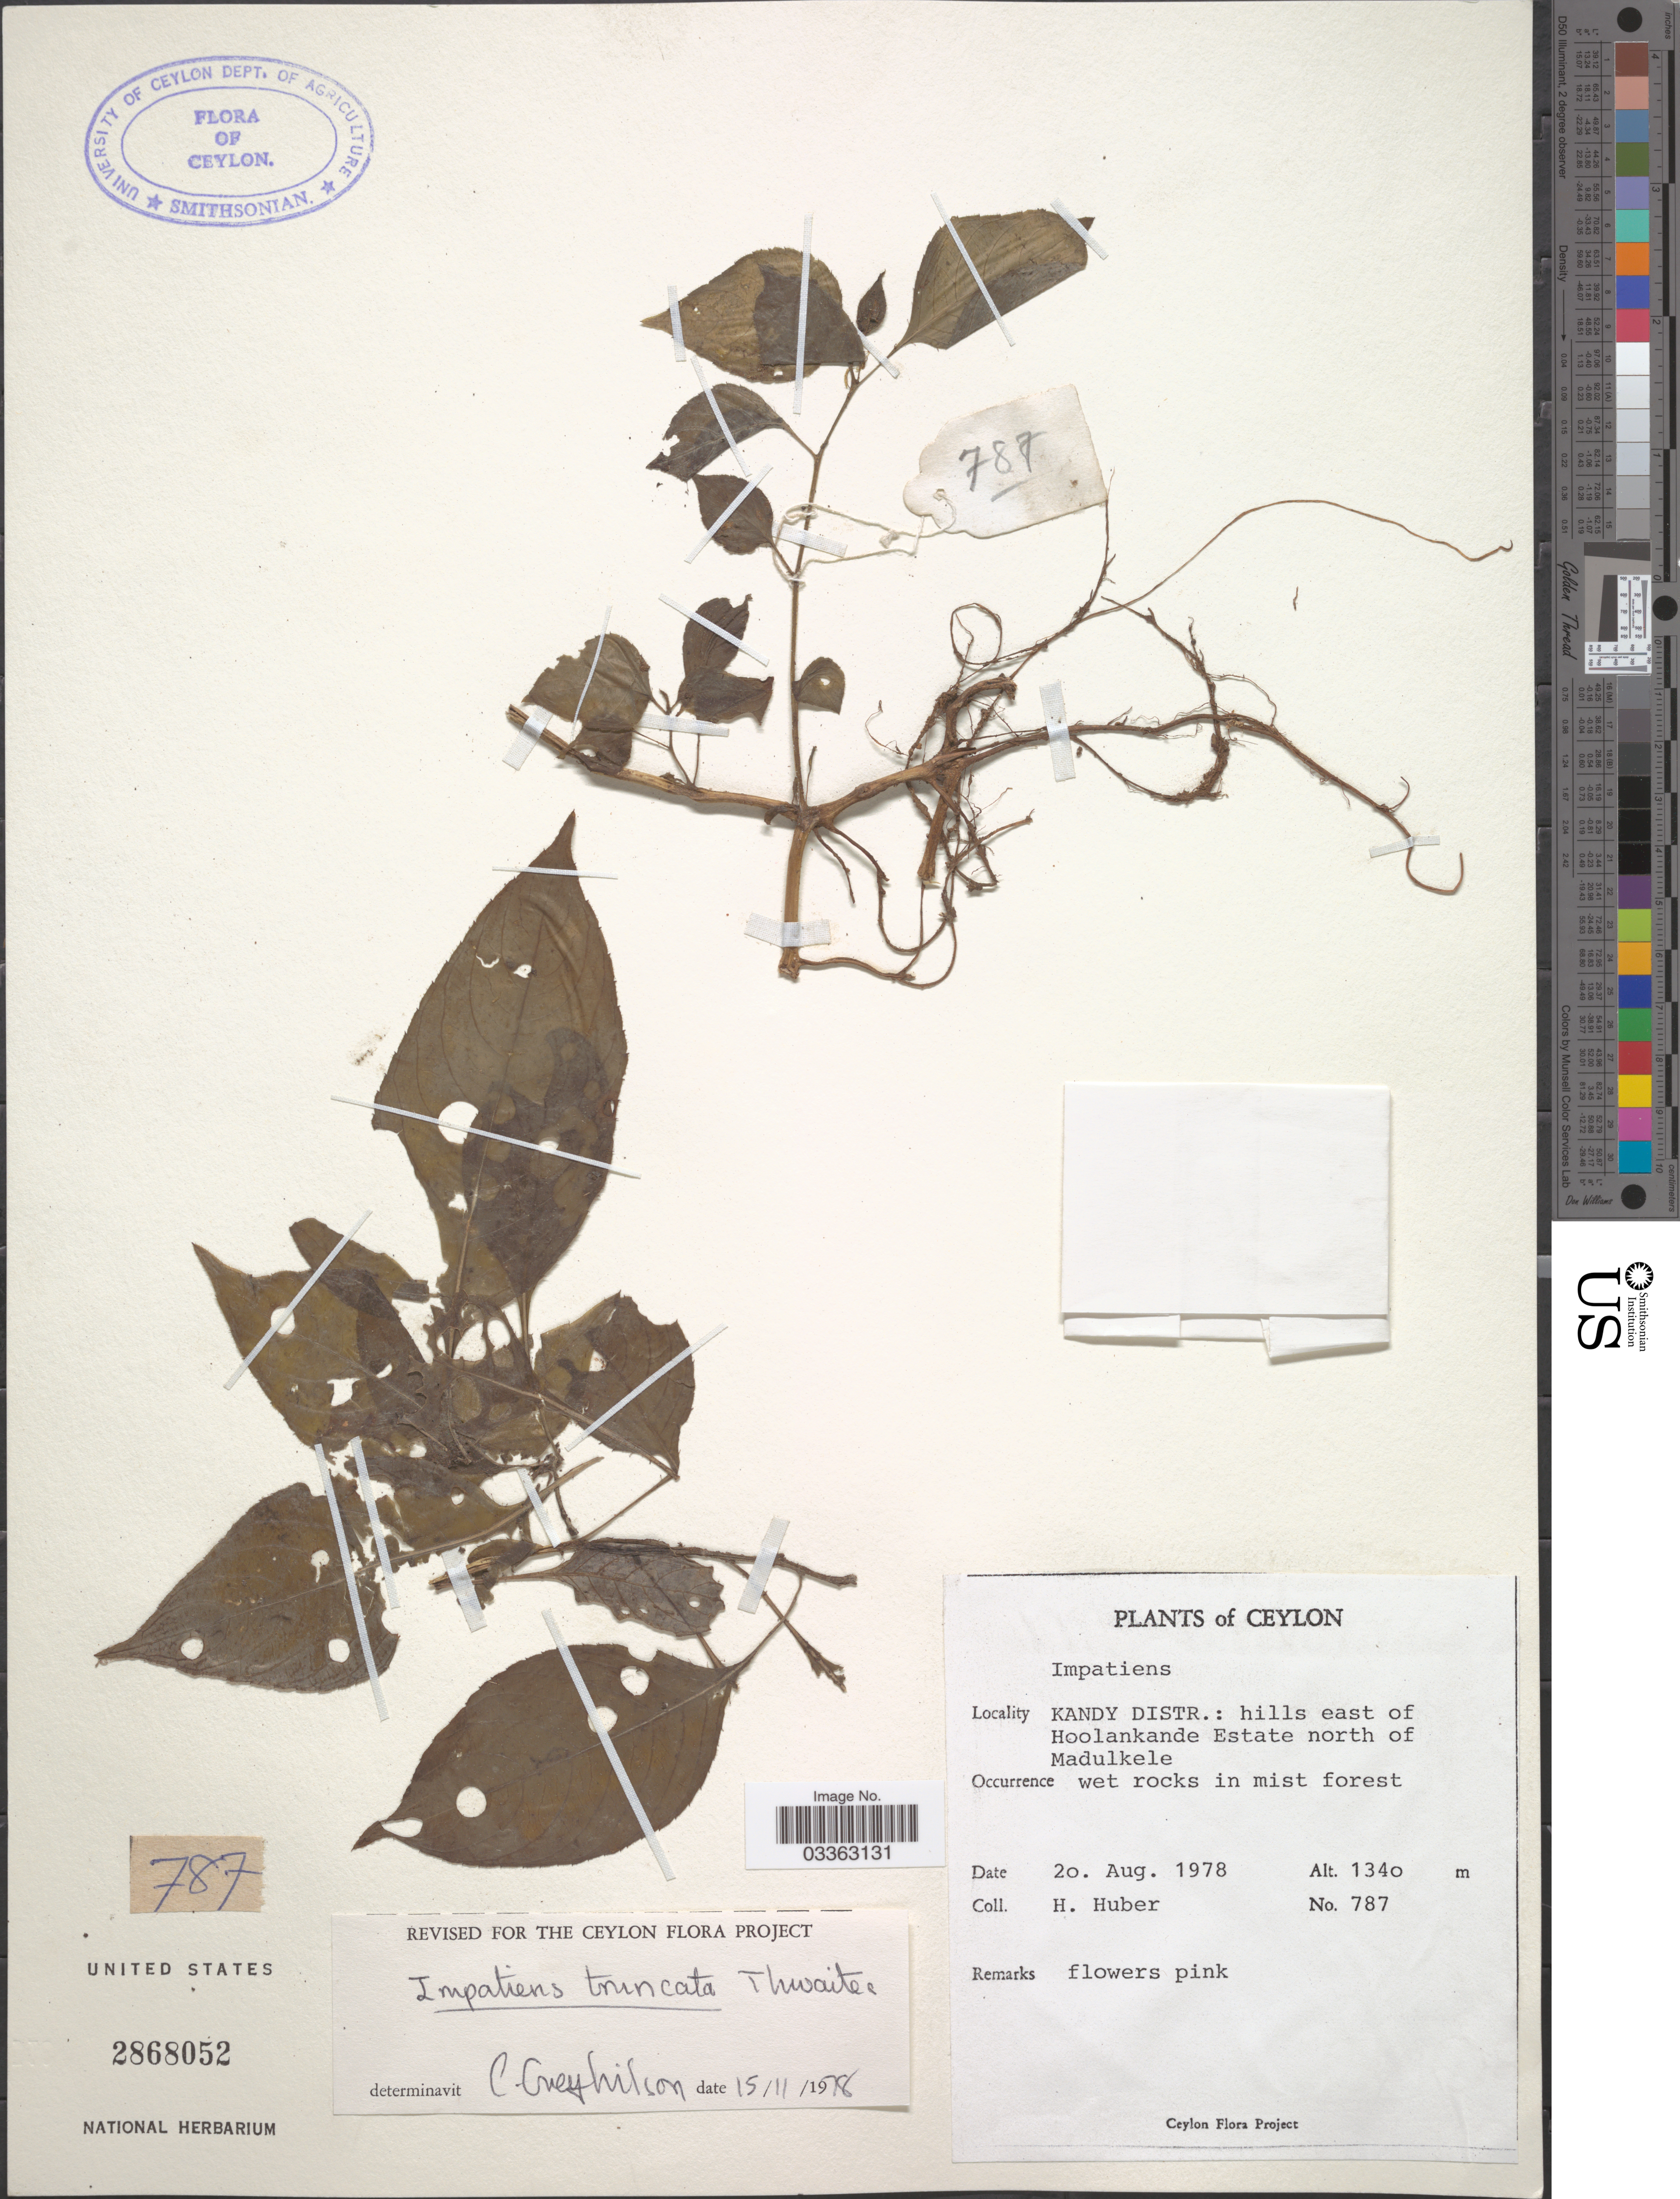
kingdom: Plantae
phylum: Tracheophyta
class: Magnoliopsida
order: Ericales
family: Balsaminaceae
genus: Impatiens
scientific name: Impatiens truncata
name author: Thwaites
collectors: H. Huber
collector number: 787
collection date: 1978-08-20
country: Sri Lanka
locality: Ceylon, Kandy Distr.: hills east of Hoolankande Estate north of Madulkele.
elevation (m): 1340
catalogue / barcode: US 2868052